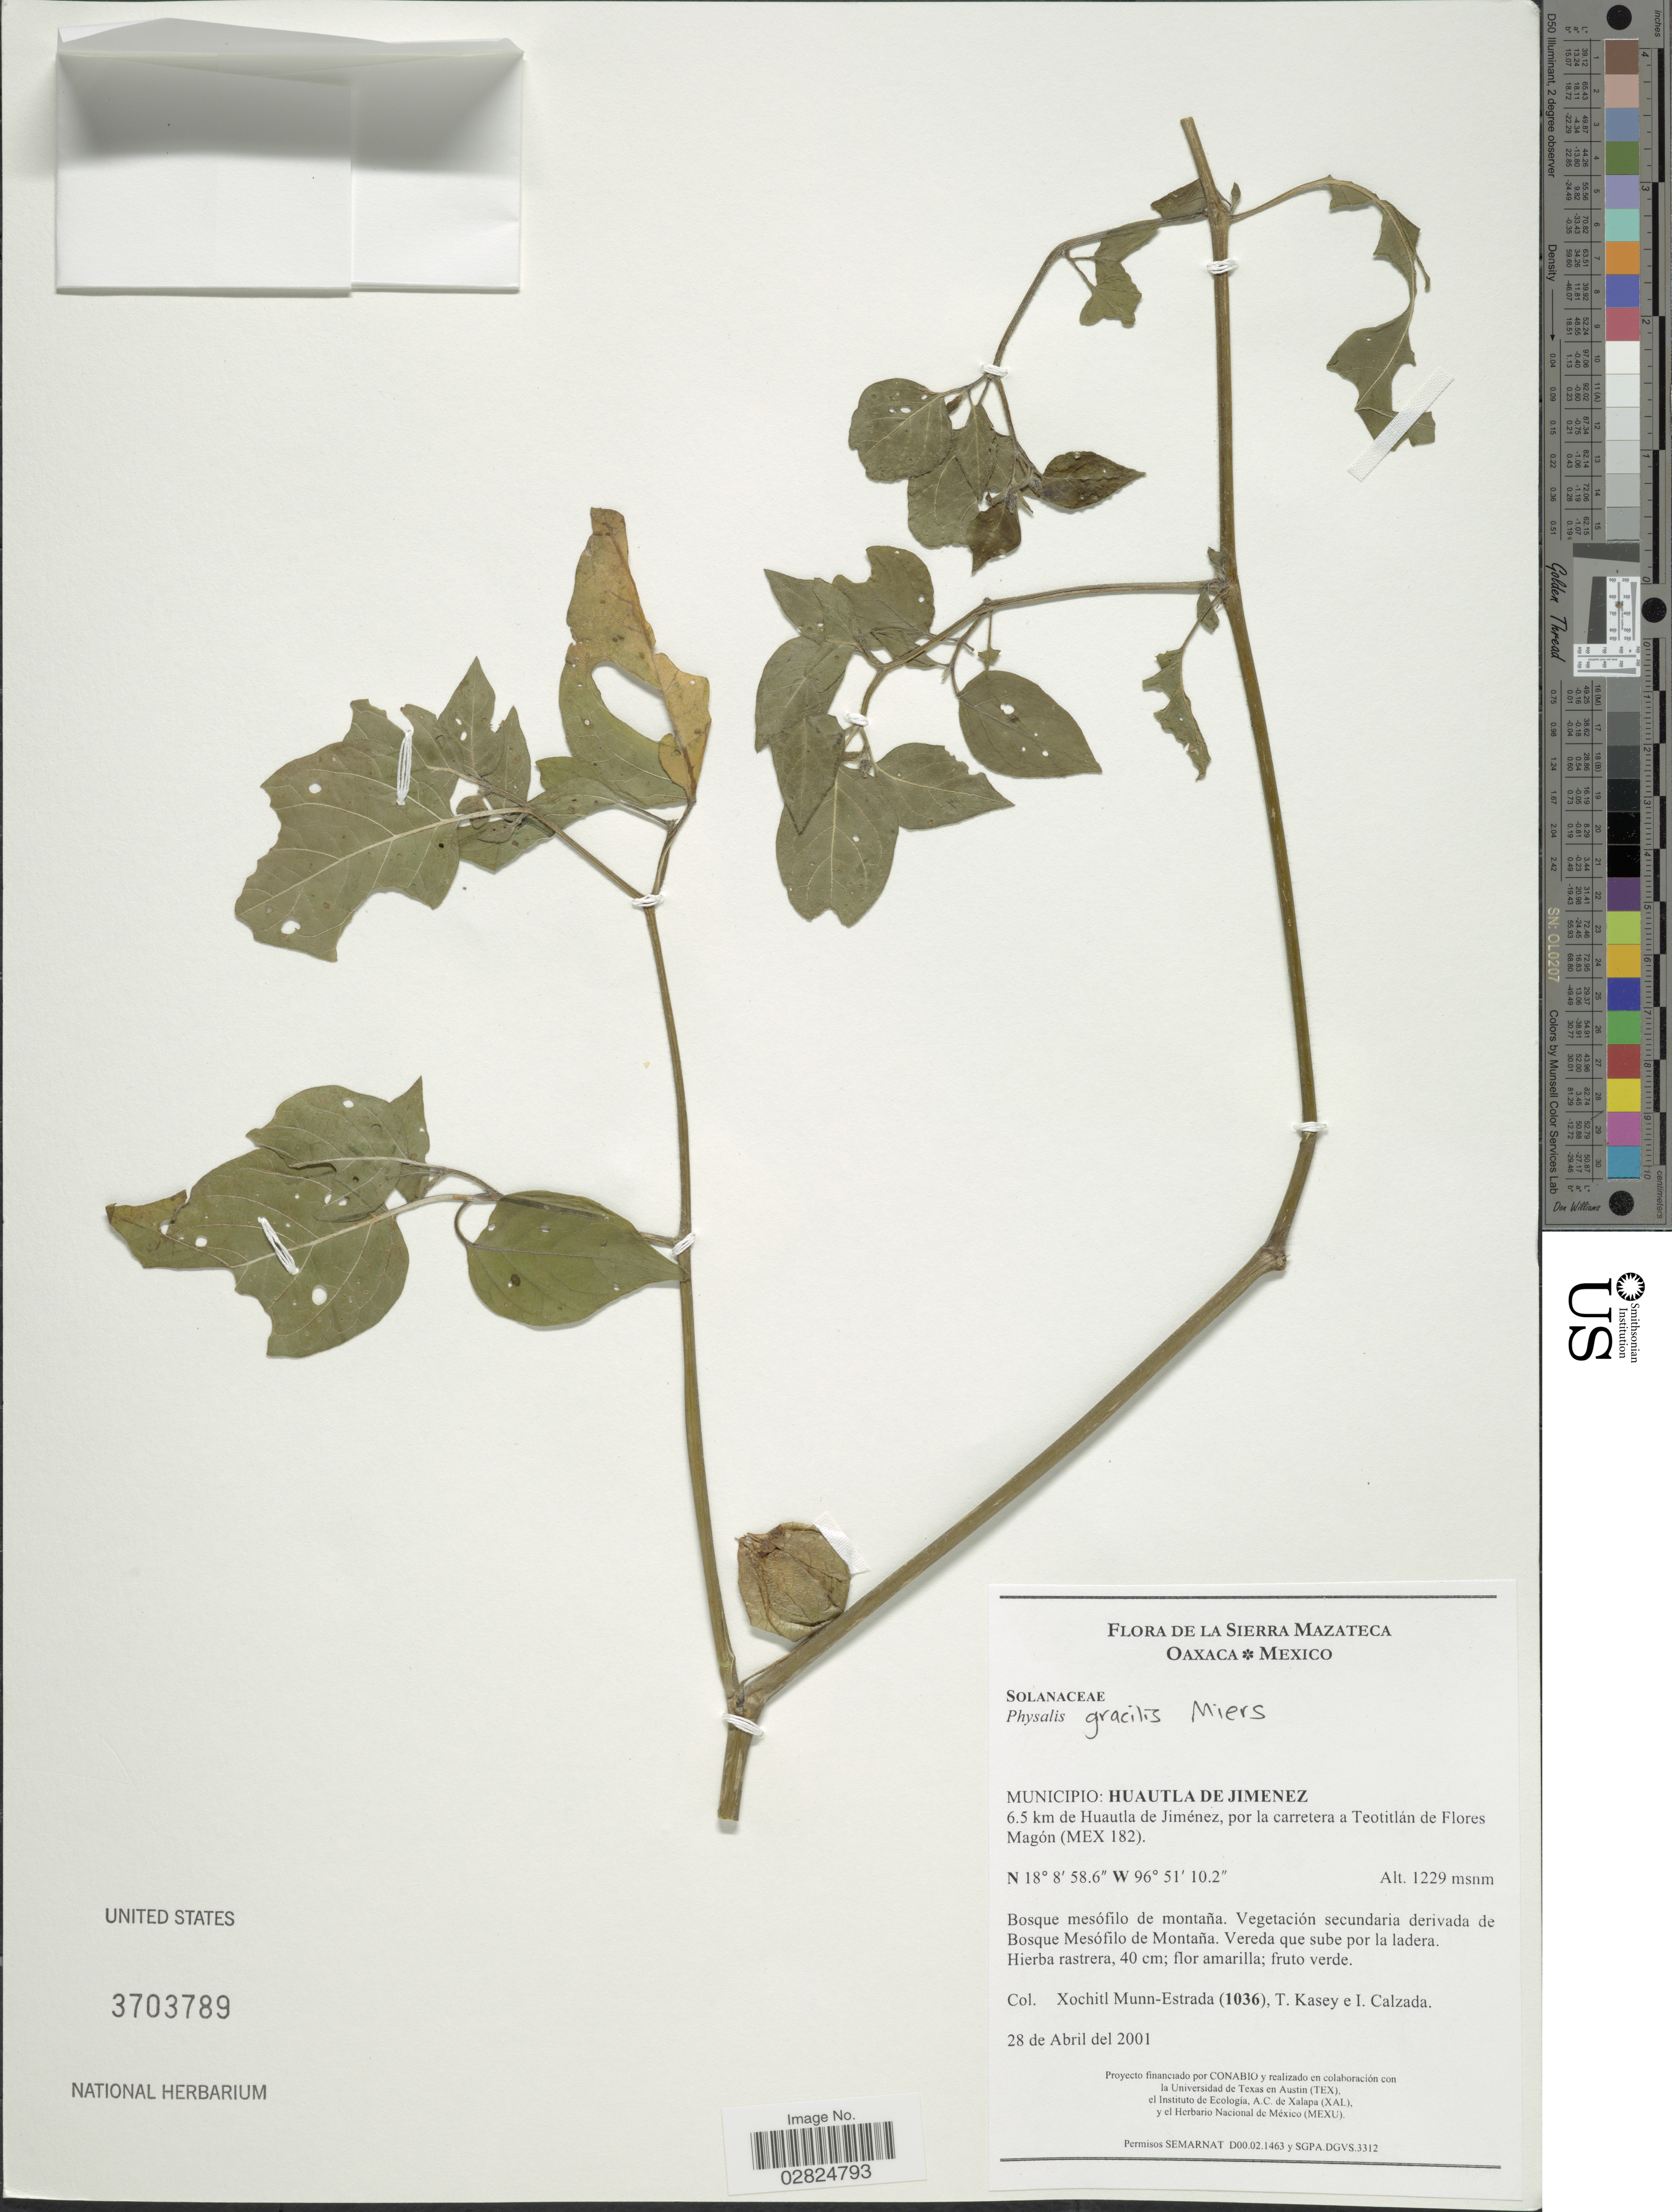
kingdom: Plantae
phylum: Tracheophyta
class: Magnoliopsida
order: Solanales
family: Solanaceae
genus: Physalis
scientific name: Physalis gracilis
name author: Miers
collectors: X. Munn-Estrada, T. Kasey & I. Calzada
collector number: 1036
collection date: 2001-04-28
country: Mexico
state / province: Oaxaca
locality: La Sierra mazateca. Municipio: Huautla De Jimenez 6.5 km de Huautla de Jiménez, por la carretera a Teotitlán de Flores Magón (MEX 182).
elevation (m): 1229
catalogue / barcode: US 3703789